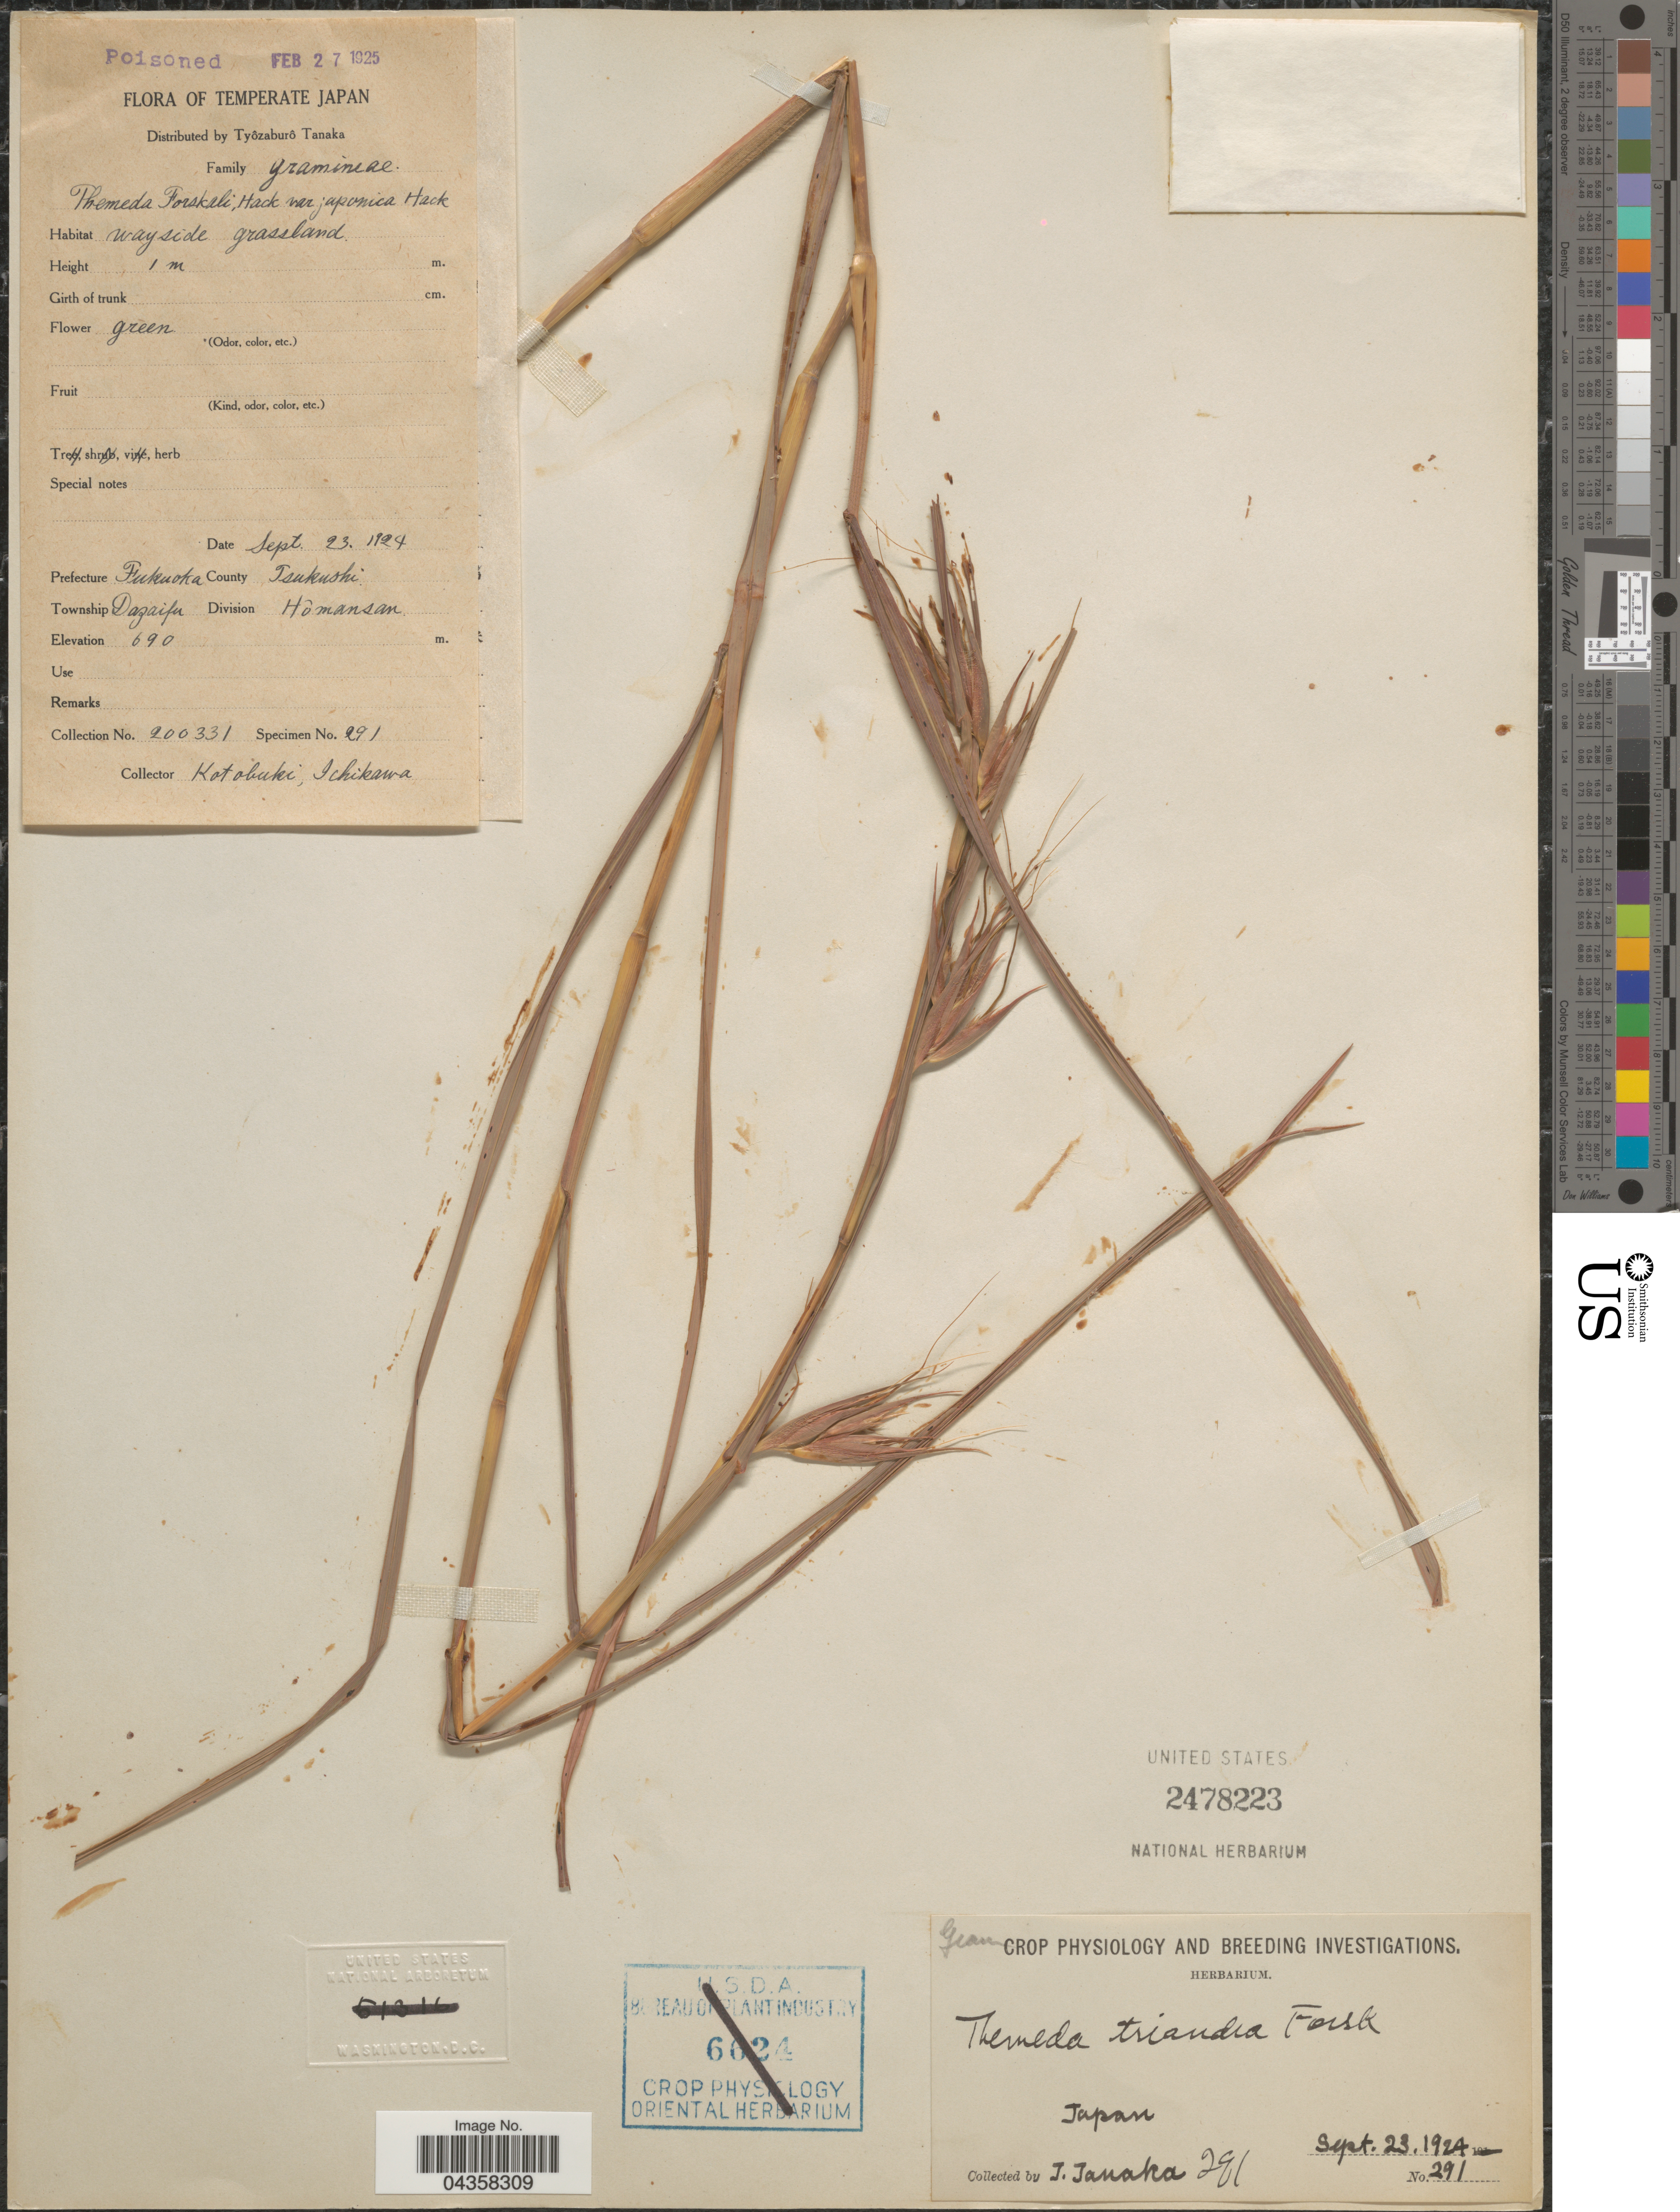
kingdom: Plantae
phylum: Tracheophyta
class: Liliopsida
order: Poales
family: Poaceae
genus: Themeda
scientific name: Themeda triandra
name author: Forssk.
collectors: T. Tanaka & K. Ichikawa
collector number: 291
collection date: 1924-09-23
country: Japan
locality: Temperate Japan. Prefecture Fukuoka. County Tsukushi. Township Dazaifu. Division Hômansan.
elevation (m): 690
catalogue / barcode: US 2478223